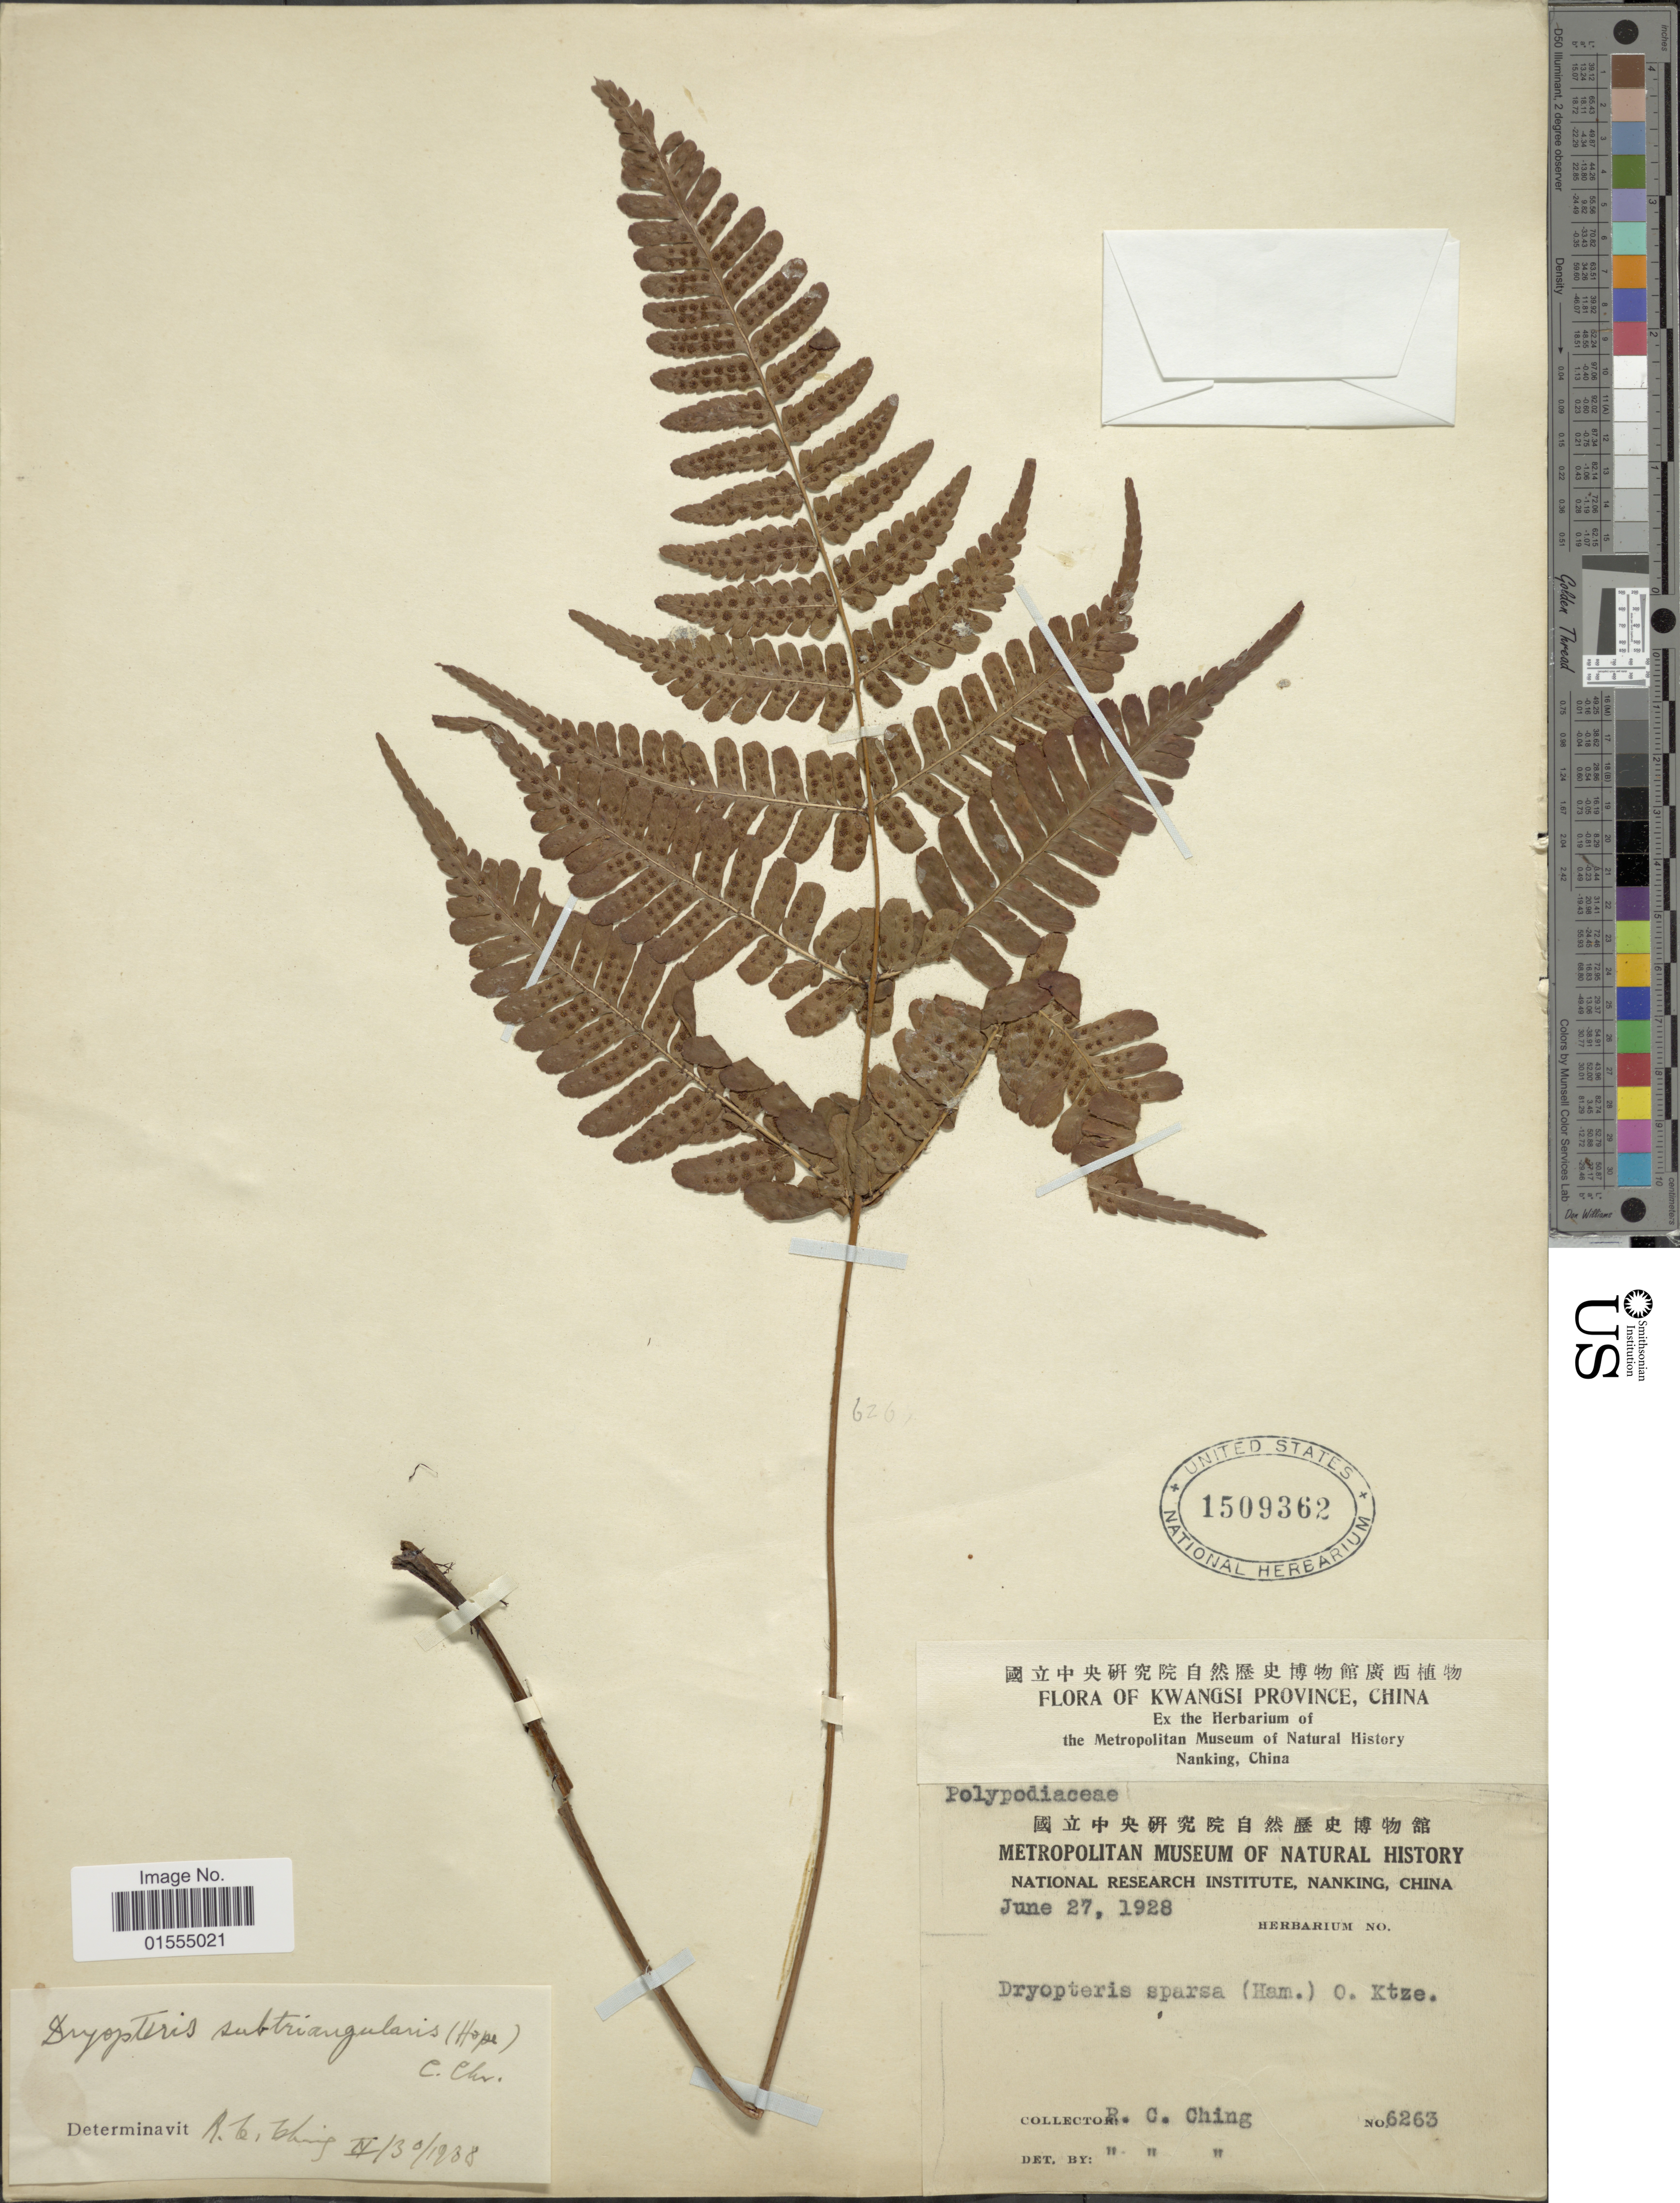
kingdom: Plantae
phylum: Tracheophyta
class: Polypodiopsida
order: Polypodiales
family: Dryopteridaceae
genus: Dryopteris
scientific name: Dryopteris subtriangularis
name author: (C. Hope) C. Chr.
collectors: R. C. Ching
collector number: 6263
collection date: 1928-06-27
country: China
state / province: Guangxi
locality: Kwangsi Province, China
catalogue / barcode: US 1509362